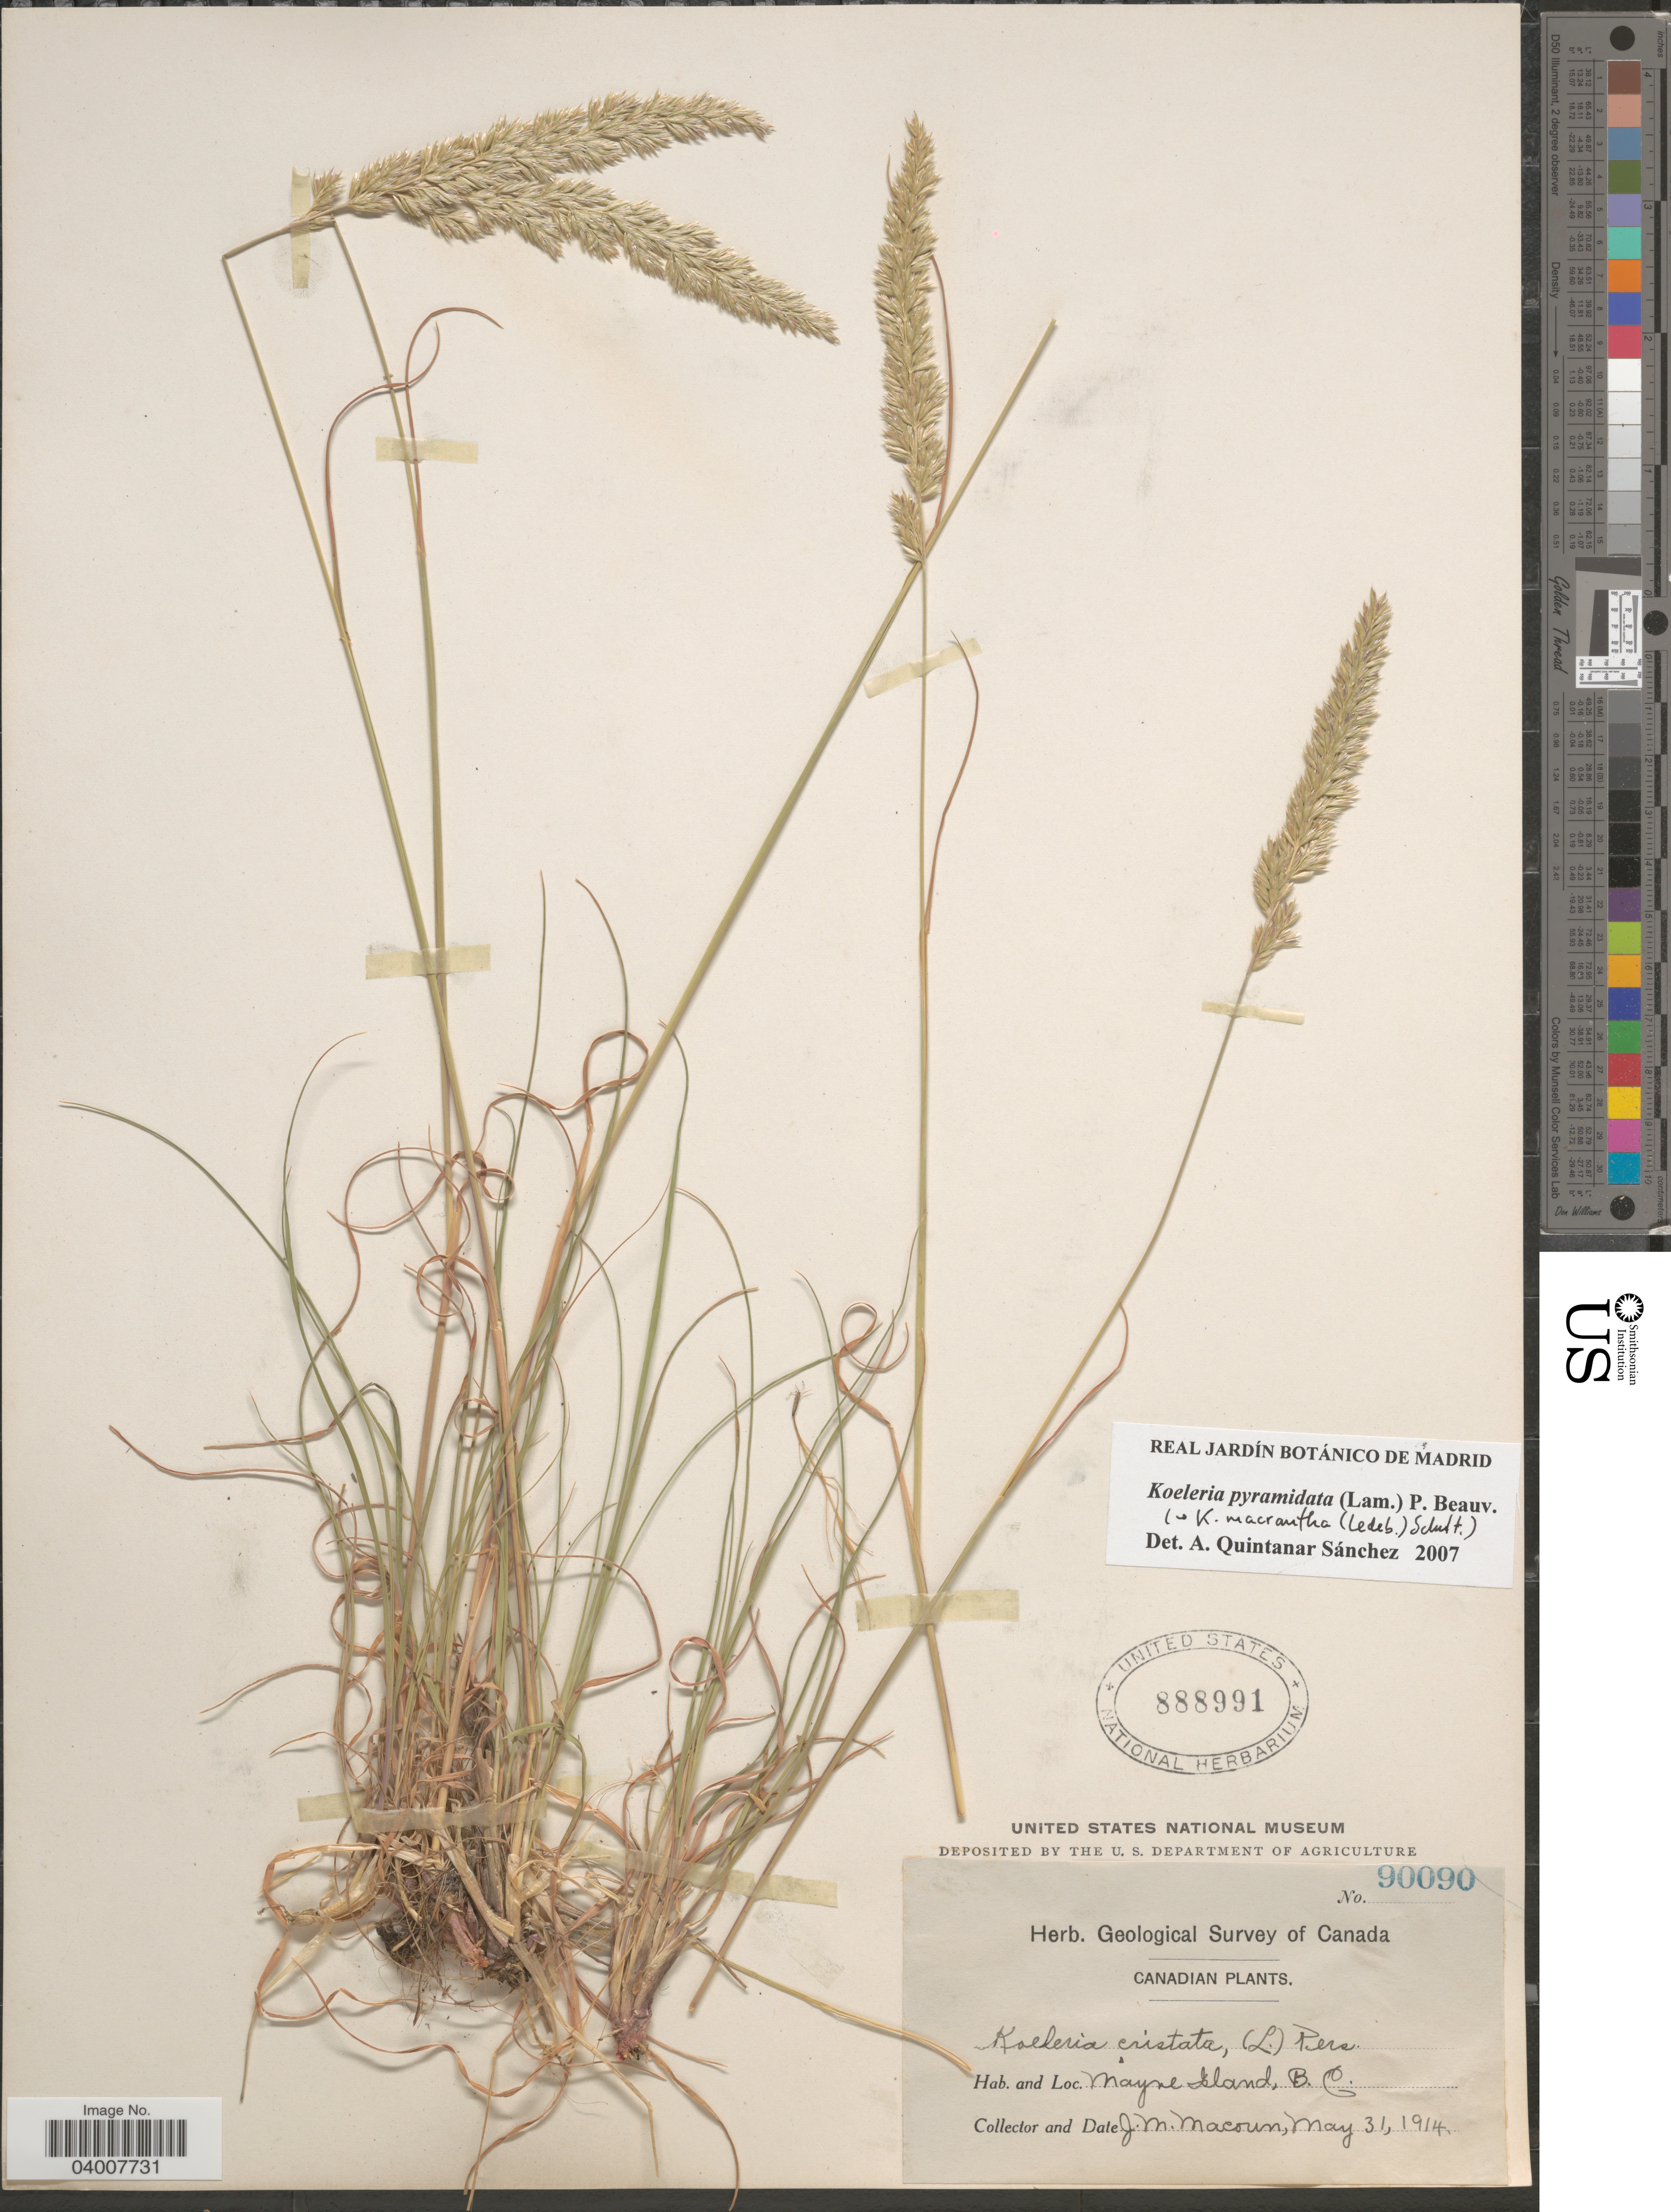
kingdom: Plantae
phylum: Tracheophyta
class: Liliopsida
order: Poales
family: Poaceae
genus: Koeleria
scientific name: Koeleria pyramidata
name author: (Lam.) P. Beauv.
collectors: J. M. Macoun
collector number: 90090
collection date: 1914-05-31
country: Canada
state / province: British Columbia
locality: Mayne Island, B.C.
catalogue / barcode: US 888991